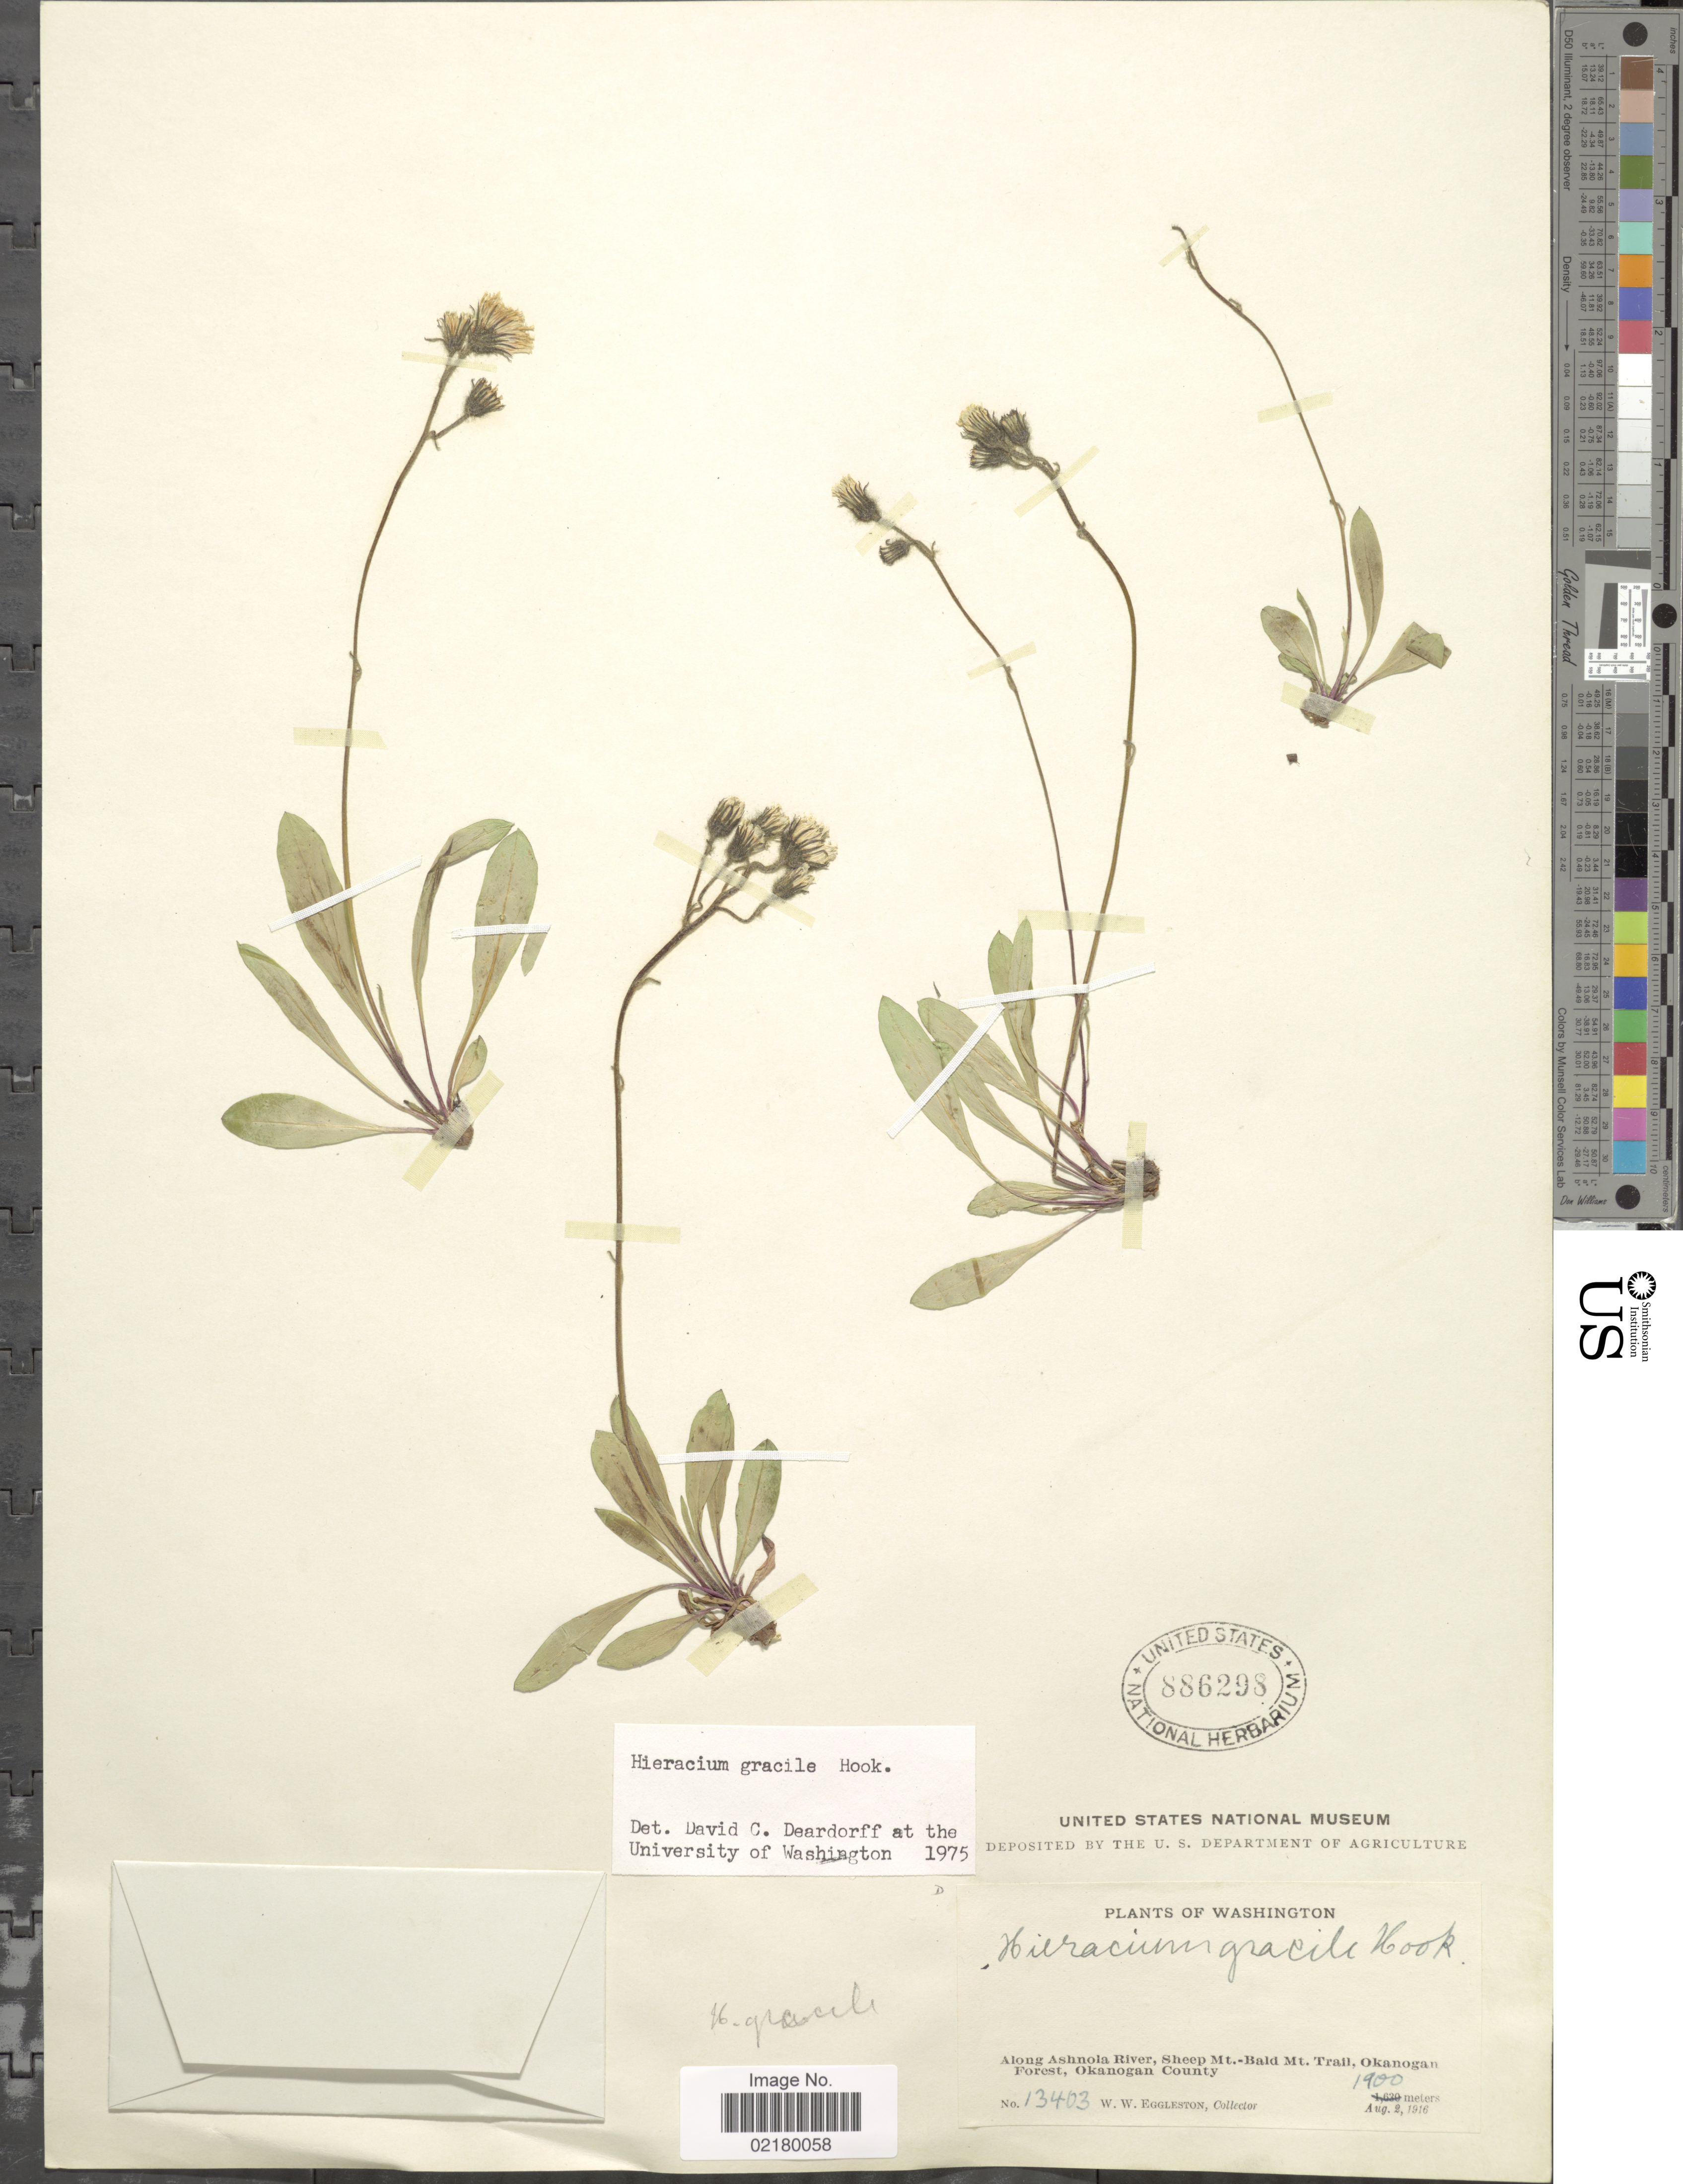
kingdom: Plantae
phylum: Tracheophyta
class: Magnoliopsida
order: Asterales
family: Asteraceae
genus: Hieracium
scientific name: Hieracium triste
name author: Willd. ex Spreng.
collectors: W. W. Eggleston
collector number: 13403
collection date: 1916-08-02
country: United States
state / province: Washington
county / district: Okanogan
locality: Along Ashnola River, Sheep Mt.-Bald Mt Trail, Okanogan Forest, Okanogan County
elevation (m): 1900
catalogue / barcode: US 886298